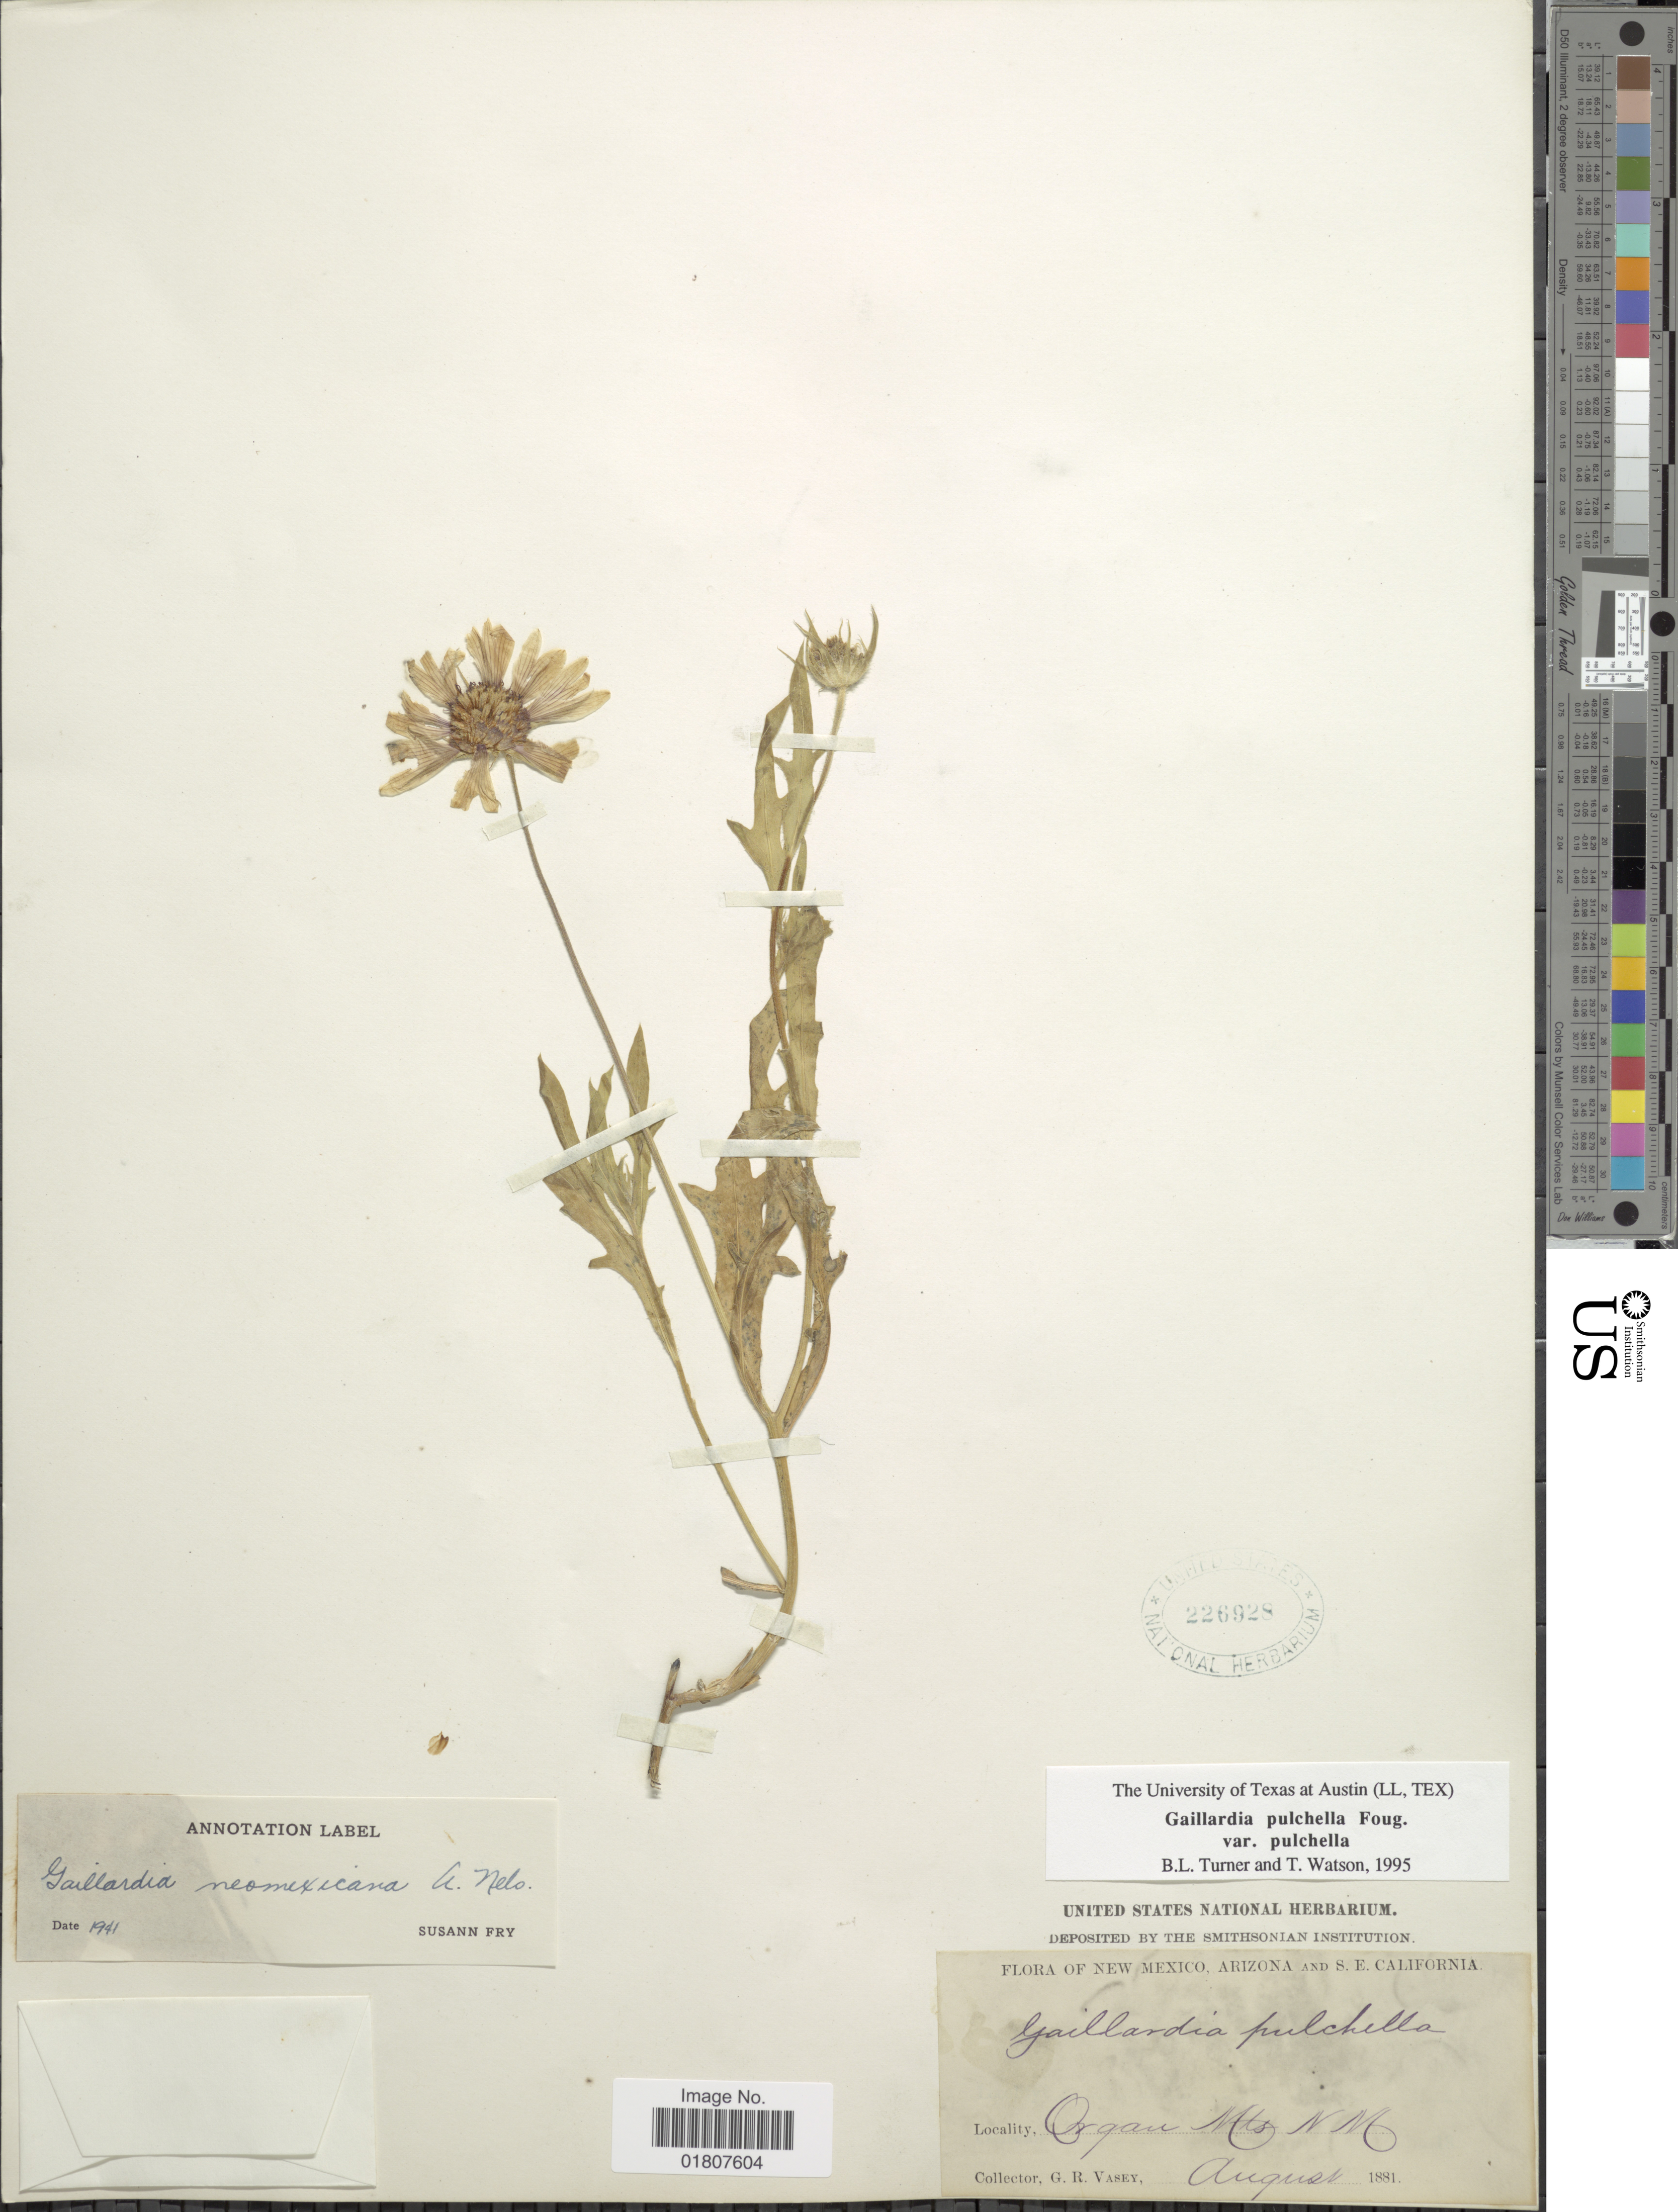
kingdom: Plantae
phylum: Tracheophyta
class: Magnoliopsida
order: Asterales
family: Asteraceae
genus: Gaillardia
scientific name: Gaillardia pulchella var. pulchella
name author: Foug.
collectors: G. R. Vasey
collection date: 1881-08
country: United States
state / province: New Mexico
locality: Organ, Mts. N.M.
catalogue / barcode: US 226928